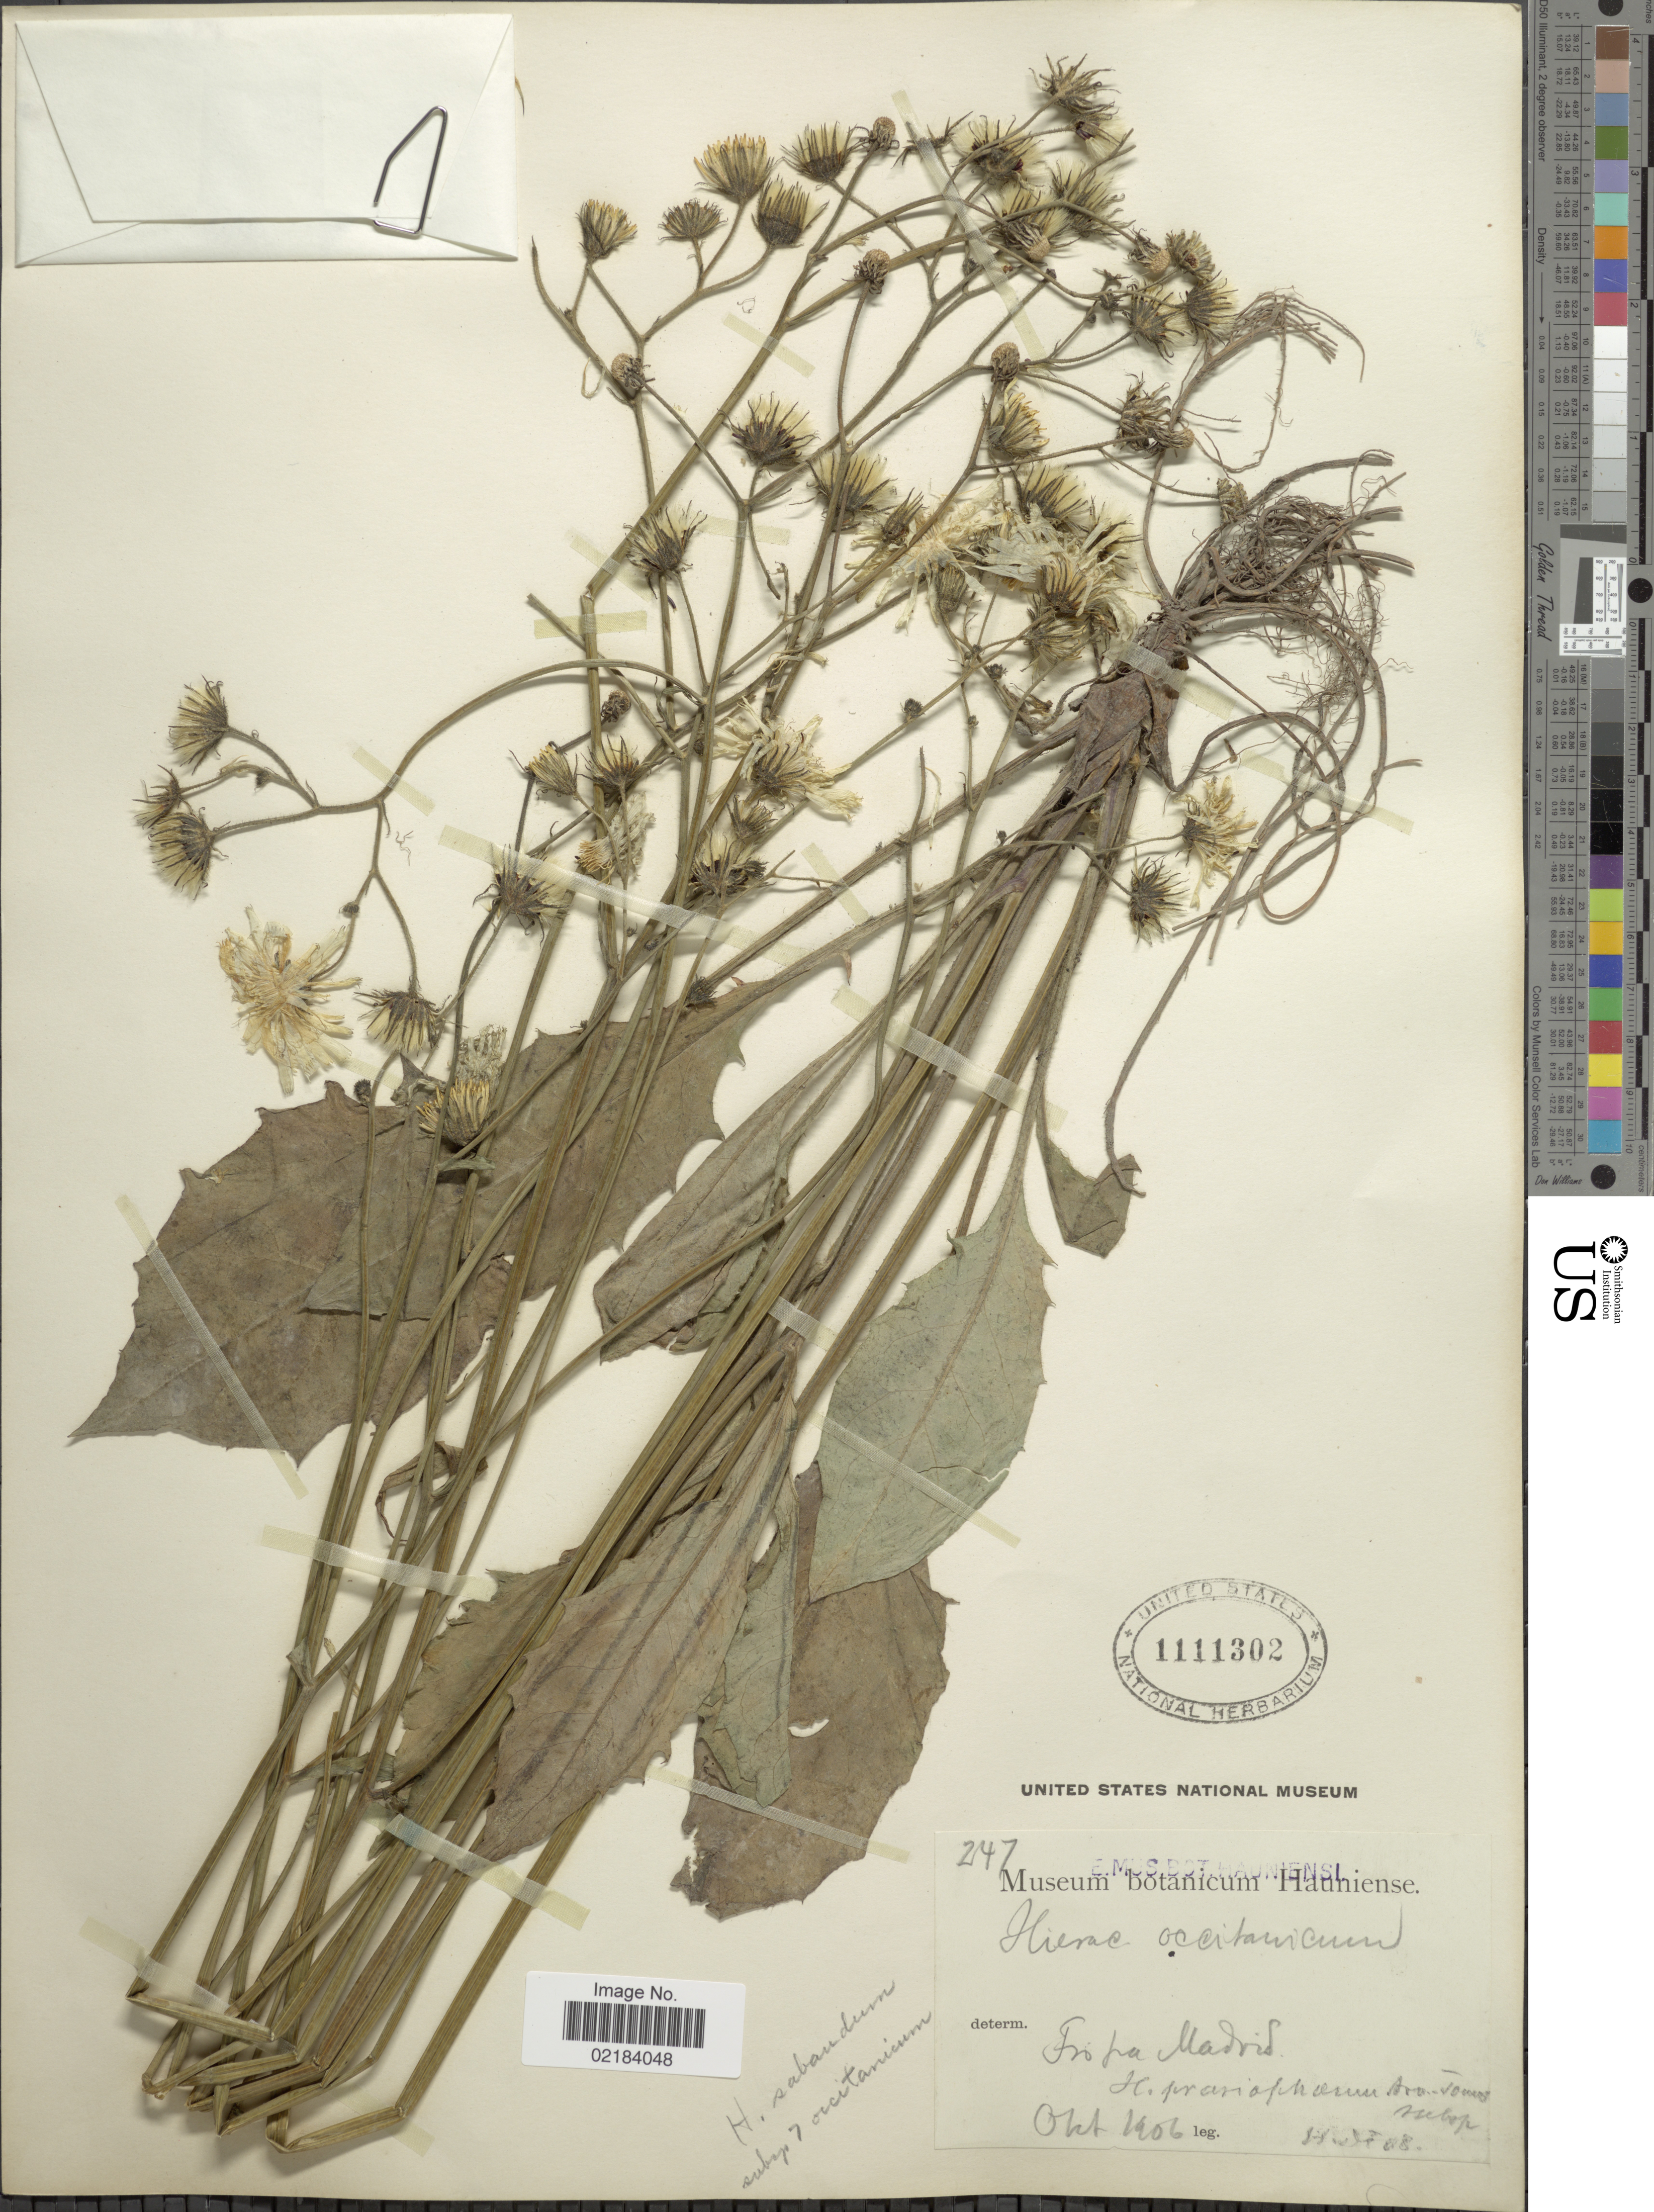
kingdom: Plantae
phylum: Tracheophyta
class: Magnoliopsida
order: Asterales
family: Asteraceae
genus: Hieracium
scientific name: Hieracium sabaudum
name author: L.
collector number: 247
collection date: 1906-10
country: Spain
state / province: Madrid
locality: Madrid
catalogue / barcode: US 1111302